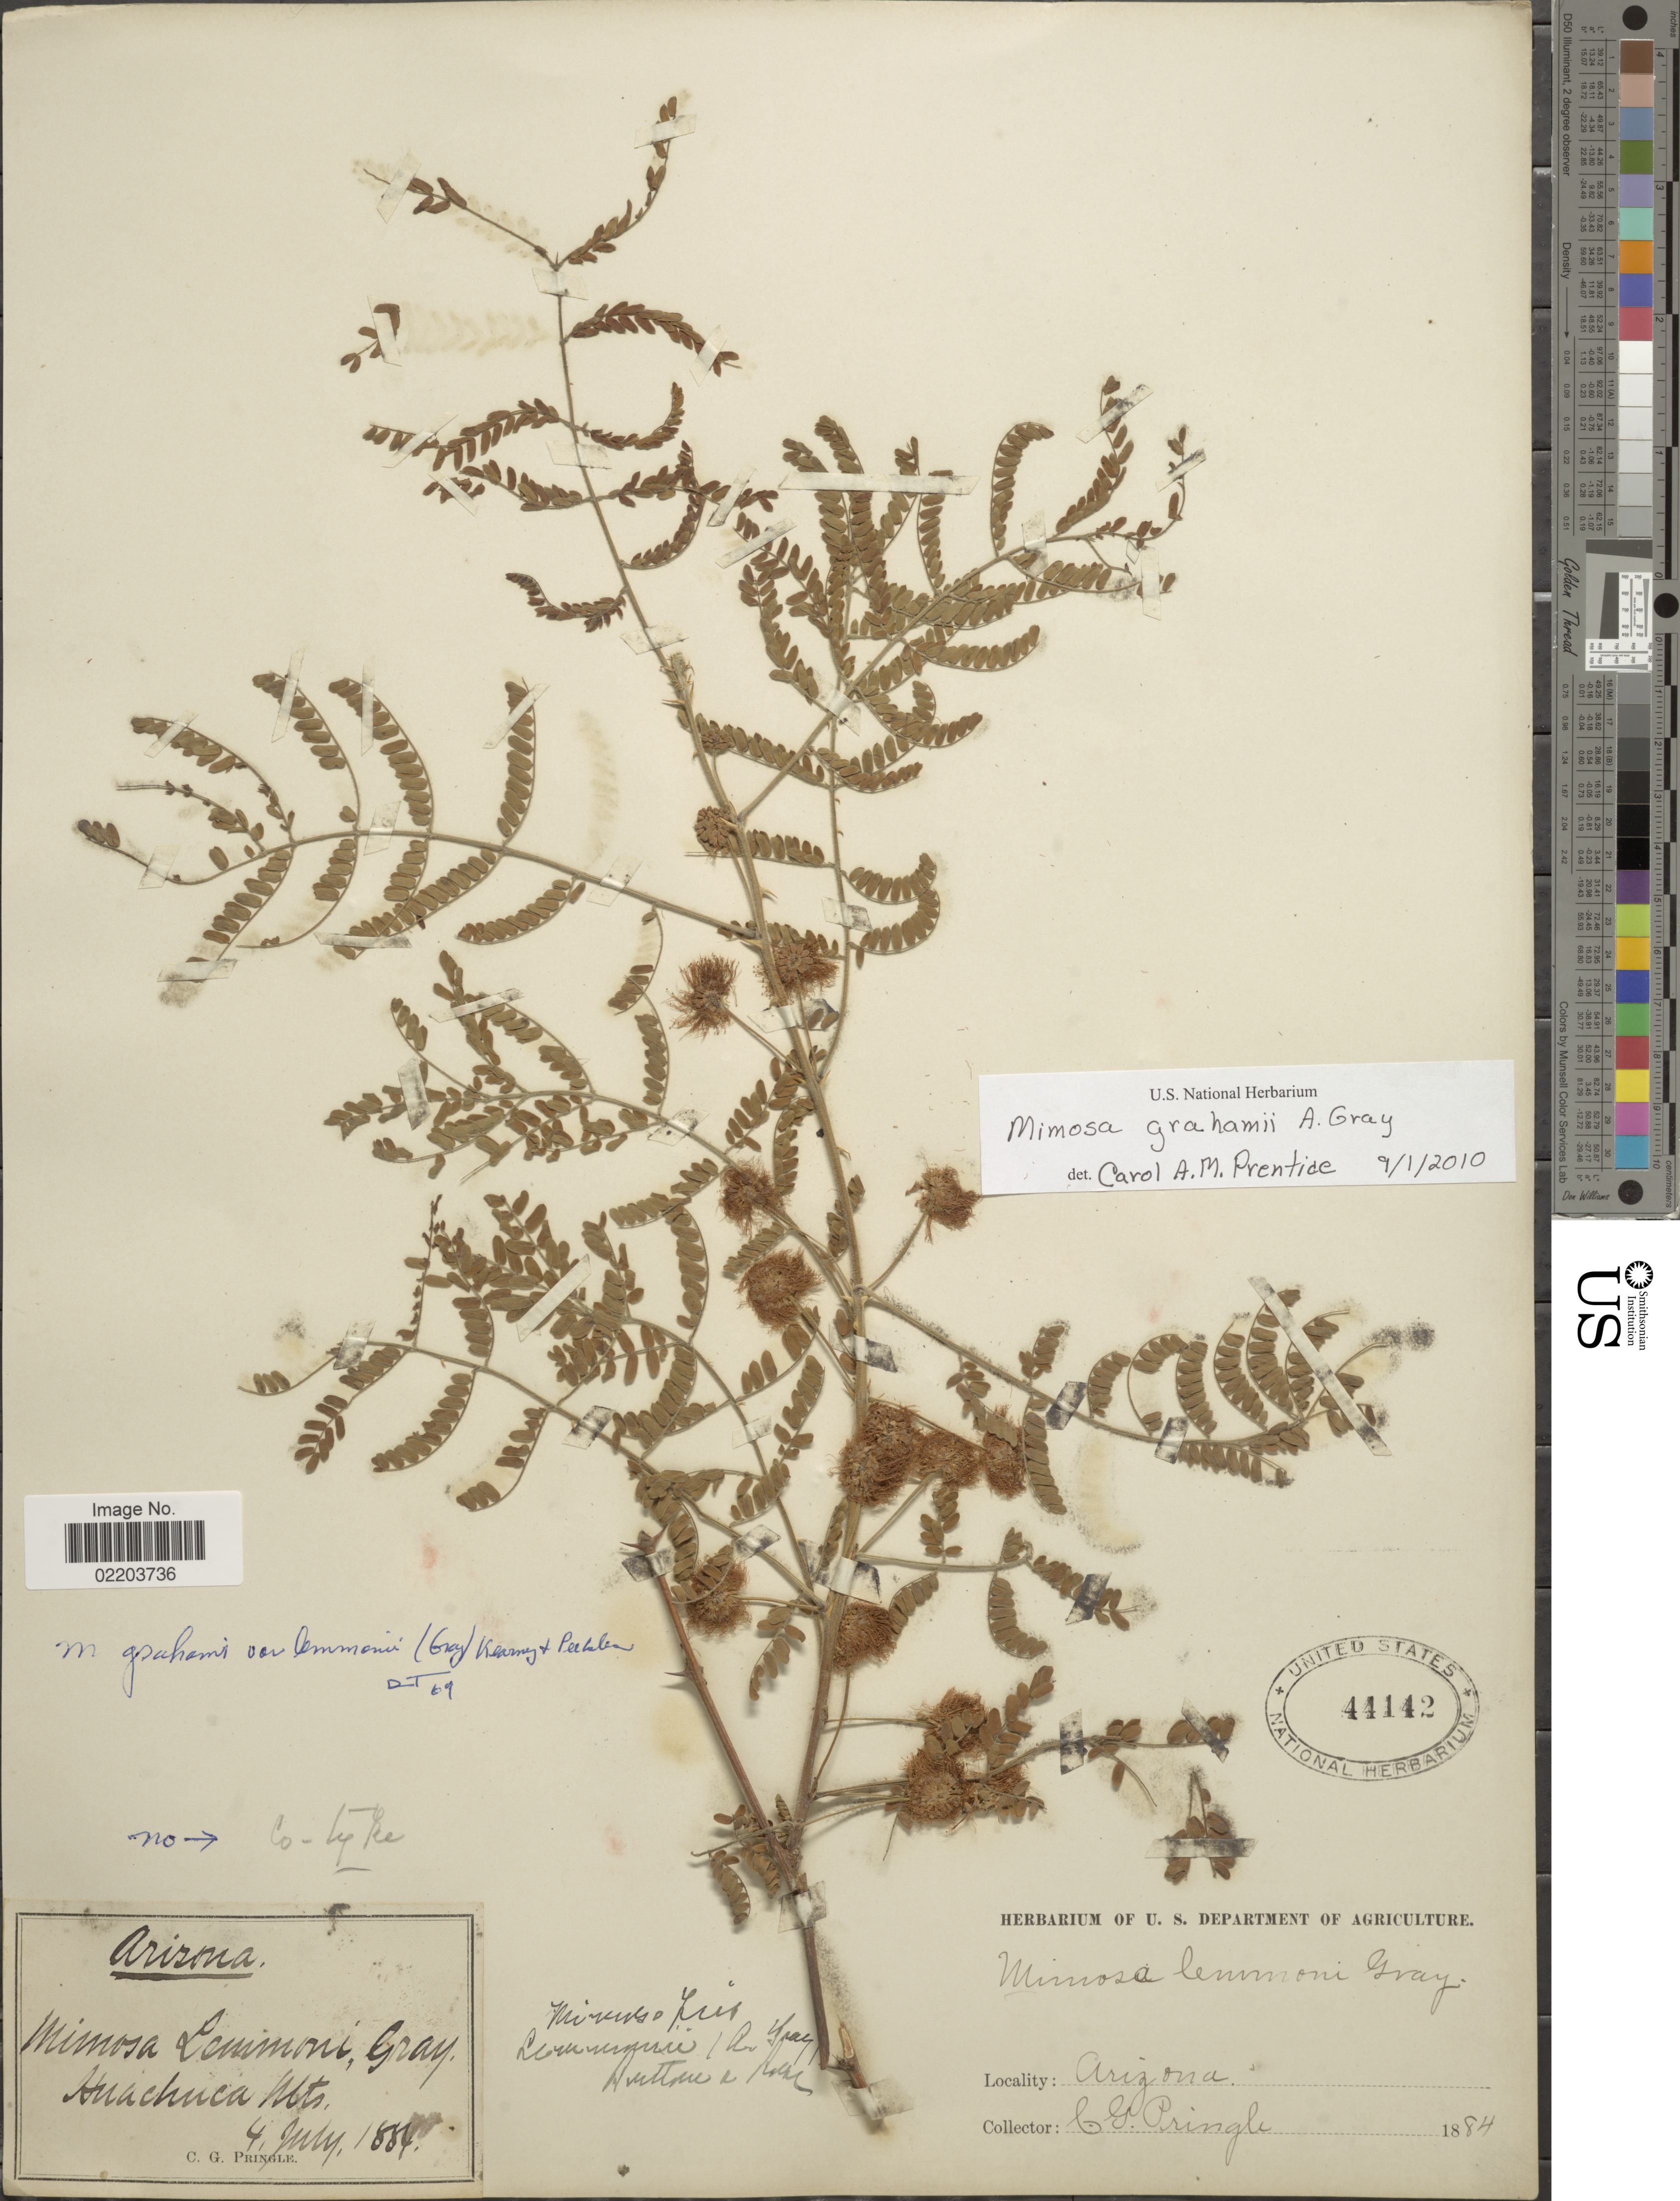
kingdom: Plantae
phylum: Tracheophyta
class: Magnoliopsida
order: Fabales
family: Fabaceae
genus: Mimosa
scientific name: Mimosa grahamii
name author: A. Gray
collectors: C. G. Pringle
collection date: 1884-07-04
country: United States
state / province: Arizona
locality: Huachuca Mts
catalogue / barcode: US 44142